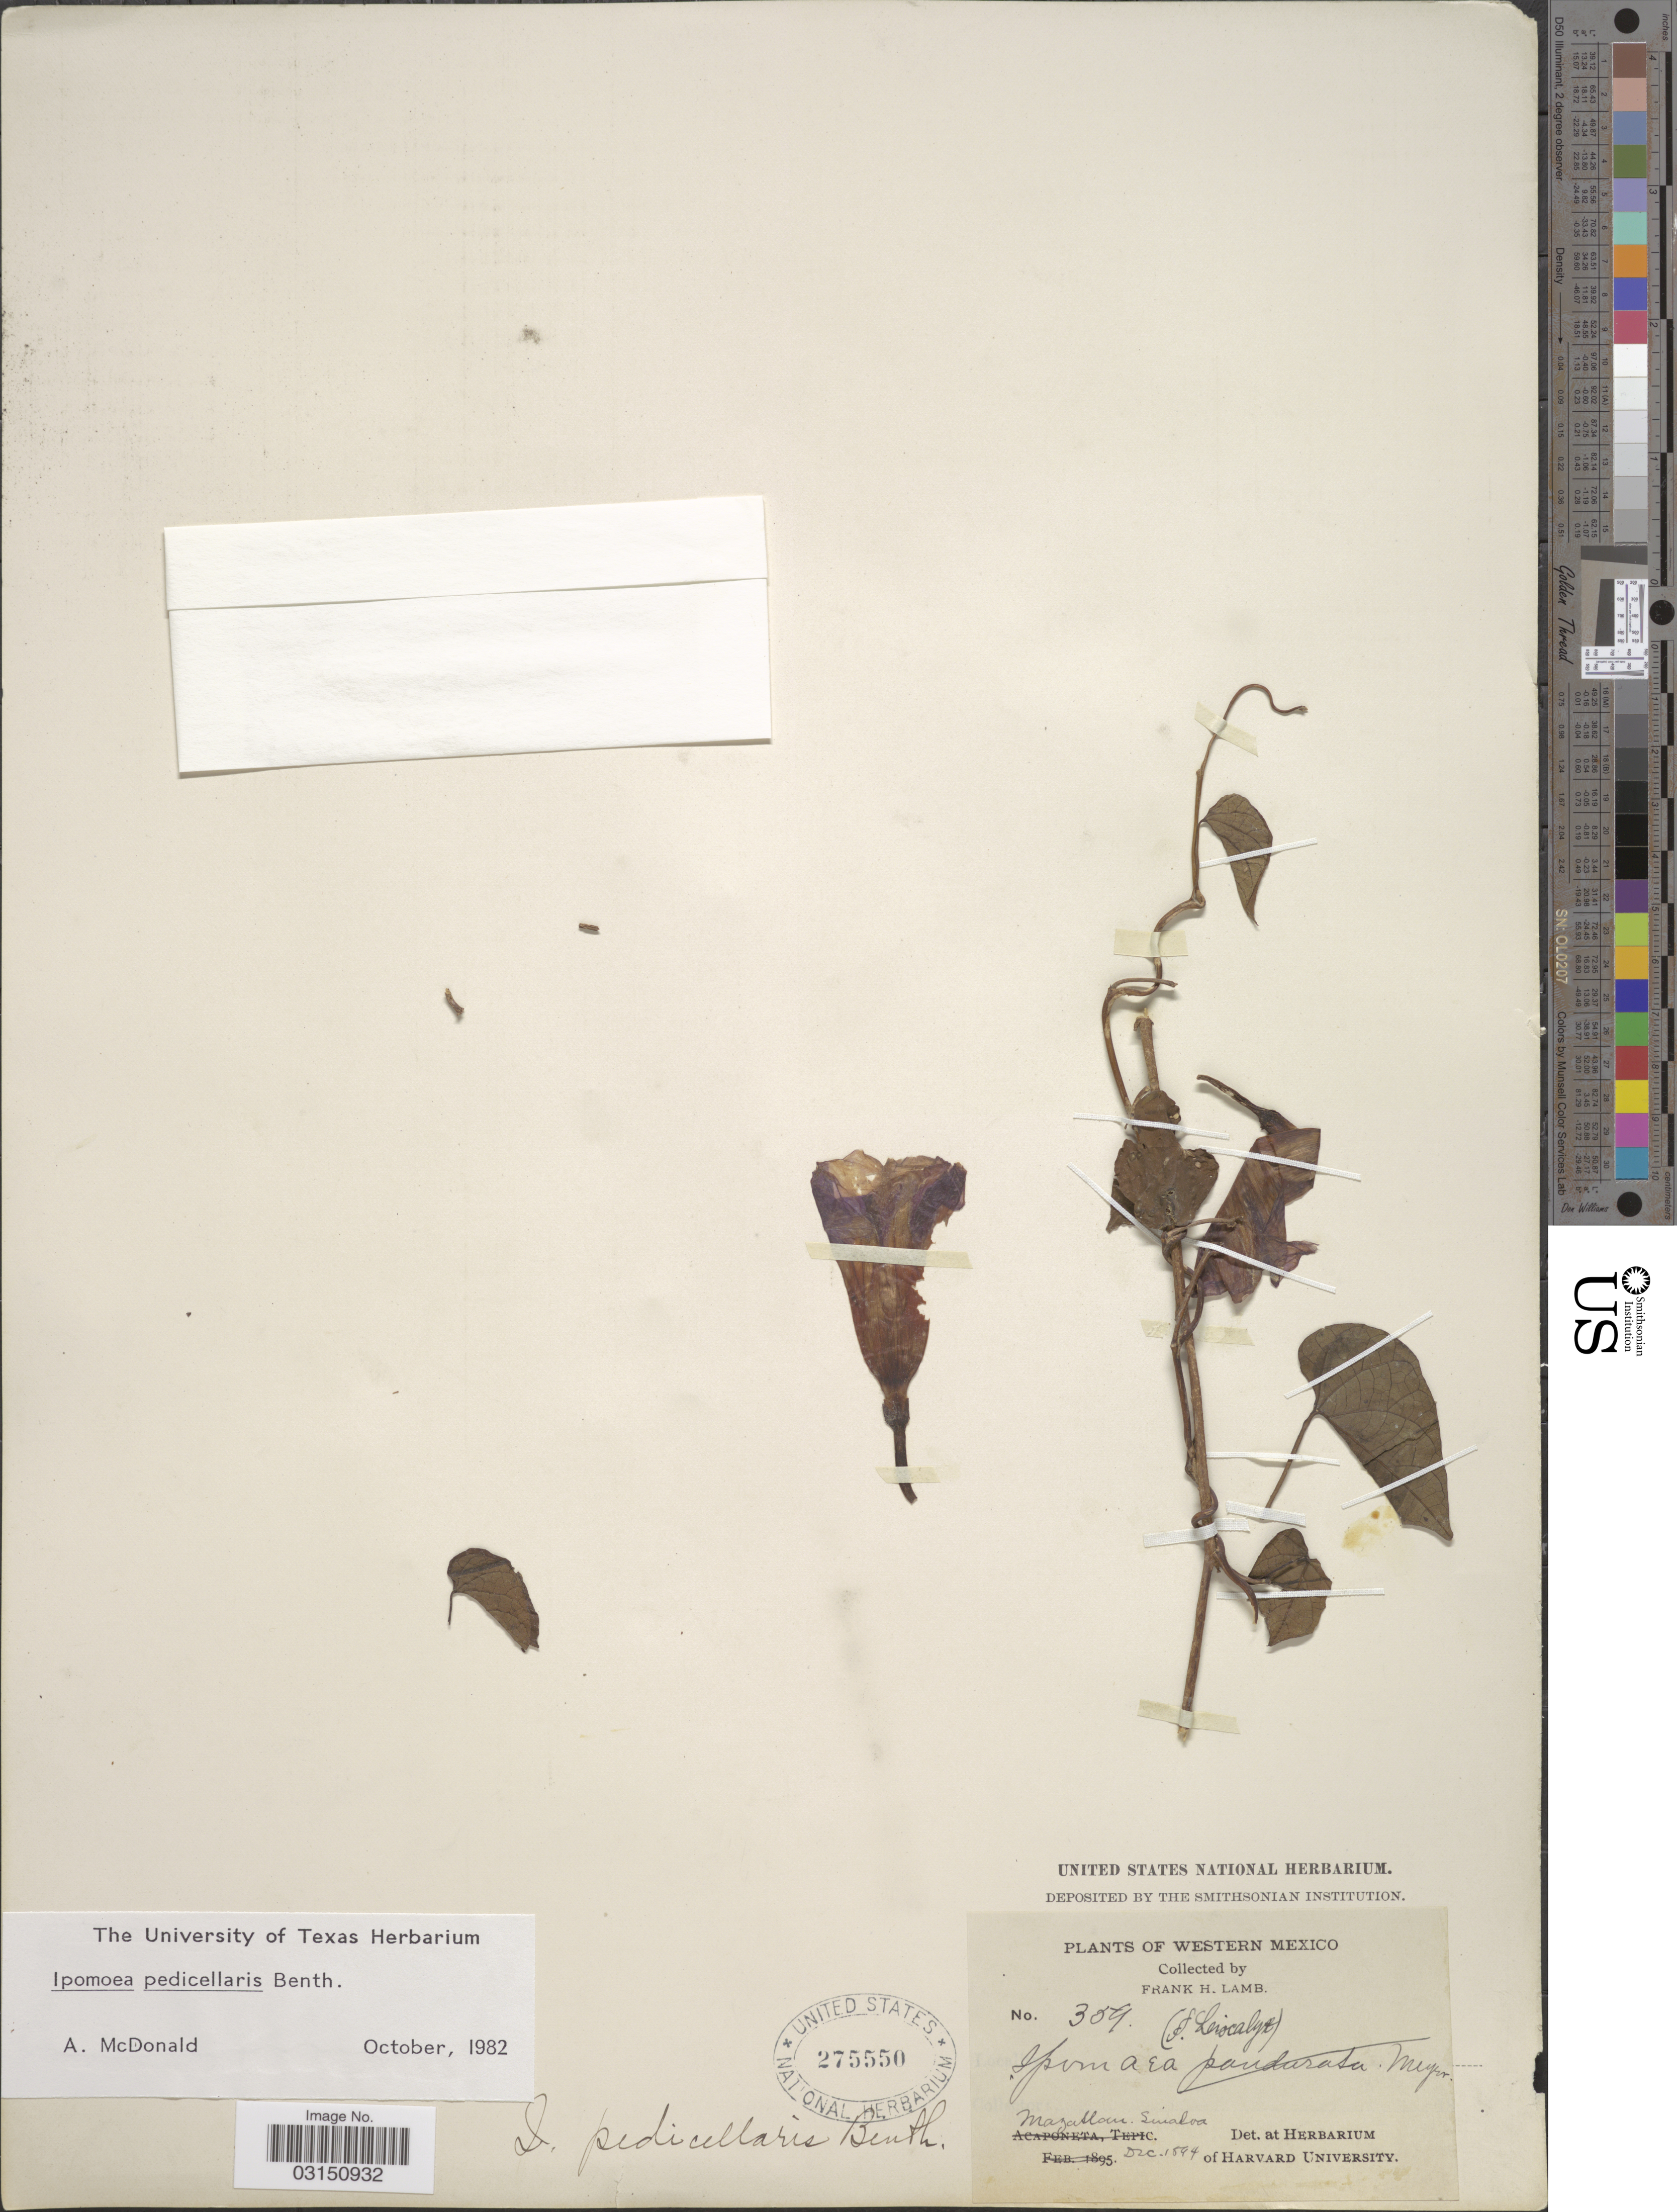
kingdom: Plantae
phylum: Tracheophyta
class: Magnoliopsida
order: Solanales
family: Convolvulaceae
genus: Ipomoea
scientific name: Ipomoea pedicellaris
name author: Benth.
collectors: F. H. Lamb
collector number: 359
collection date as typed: Dec 1894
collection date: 1894-12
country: Mexico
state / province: Sinaloa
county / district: Mazatlán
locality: Mazatlán.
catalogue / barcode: US 275550